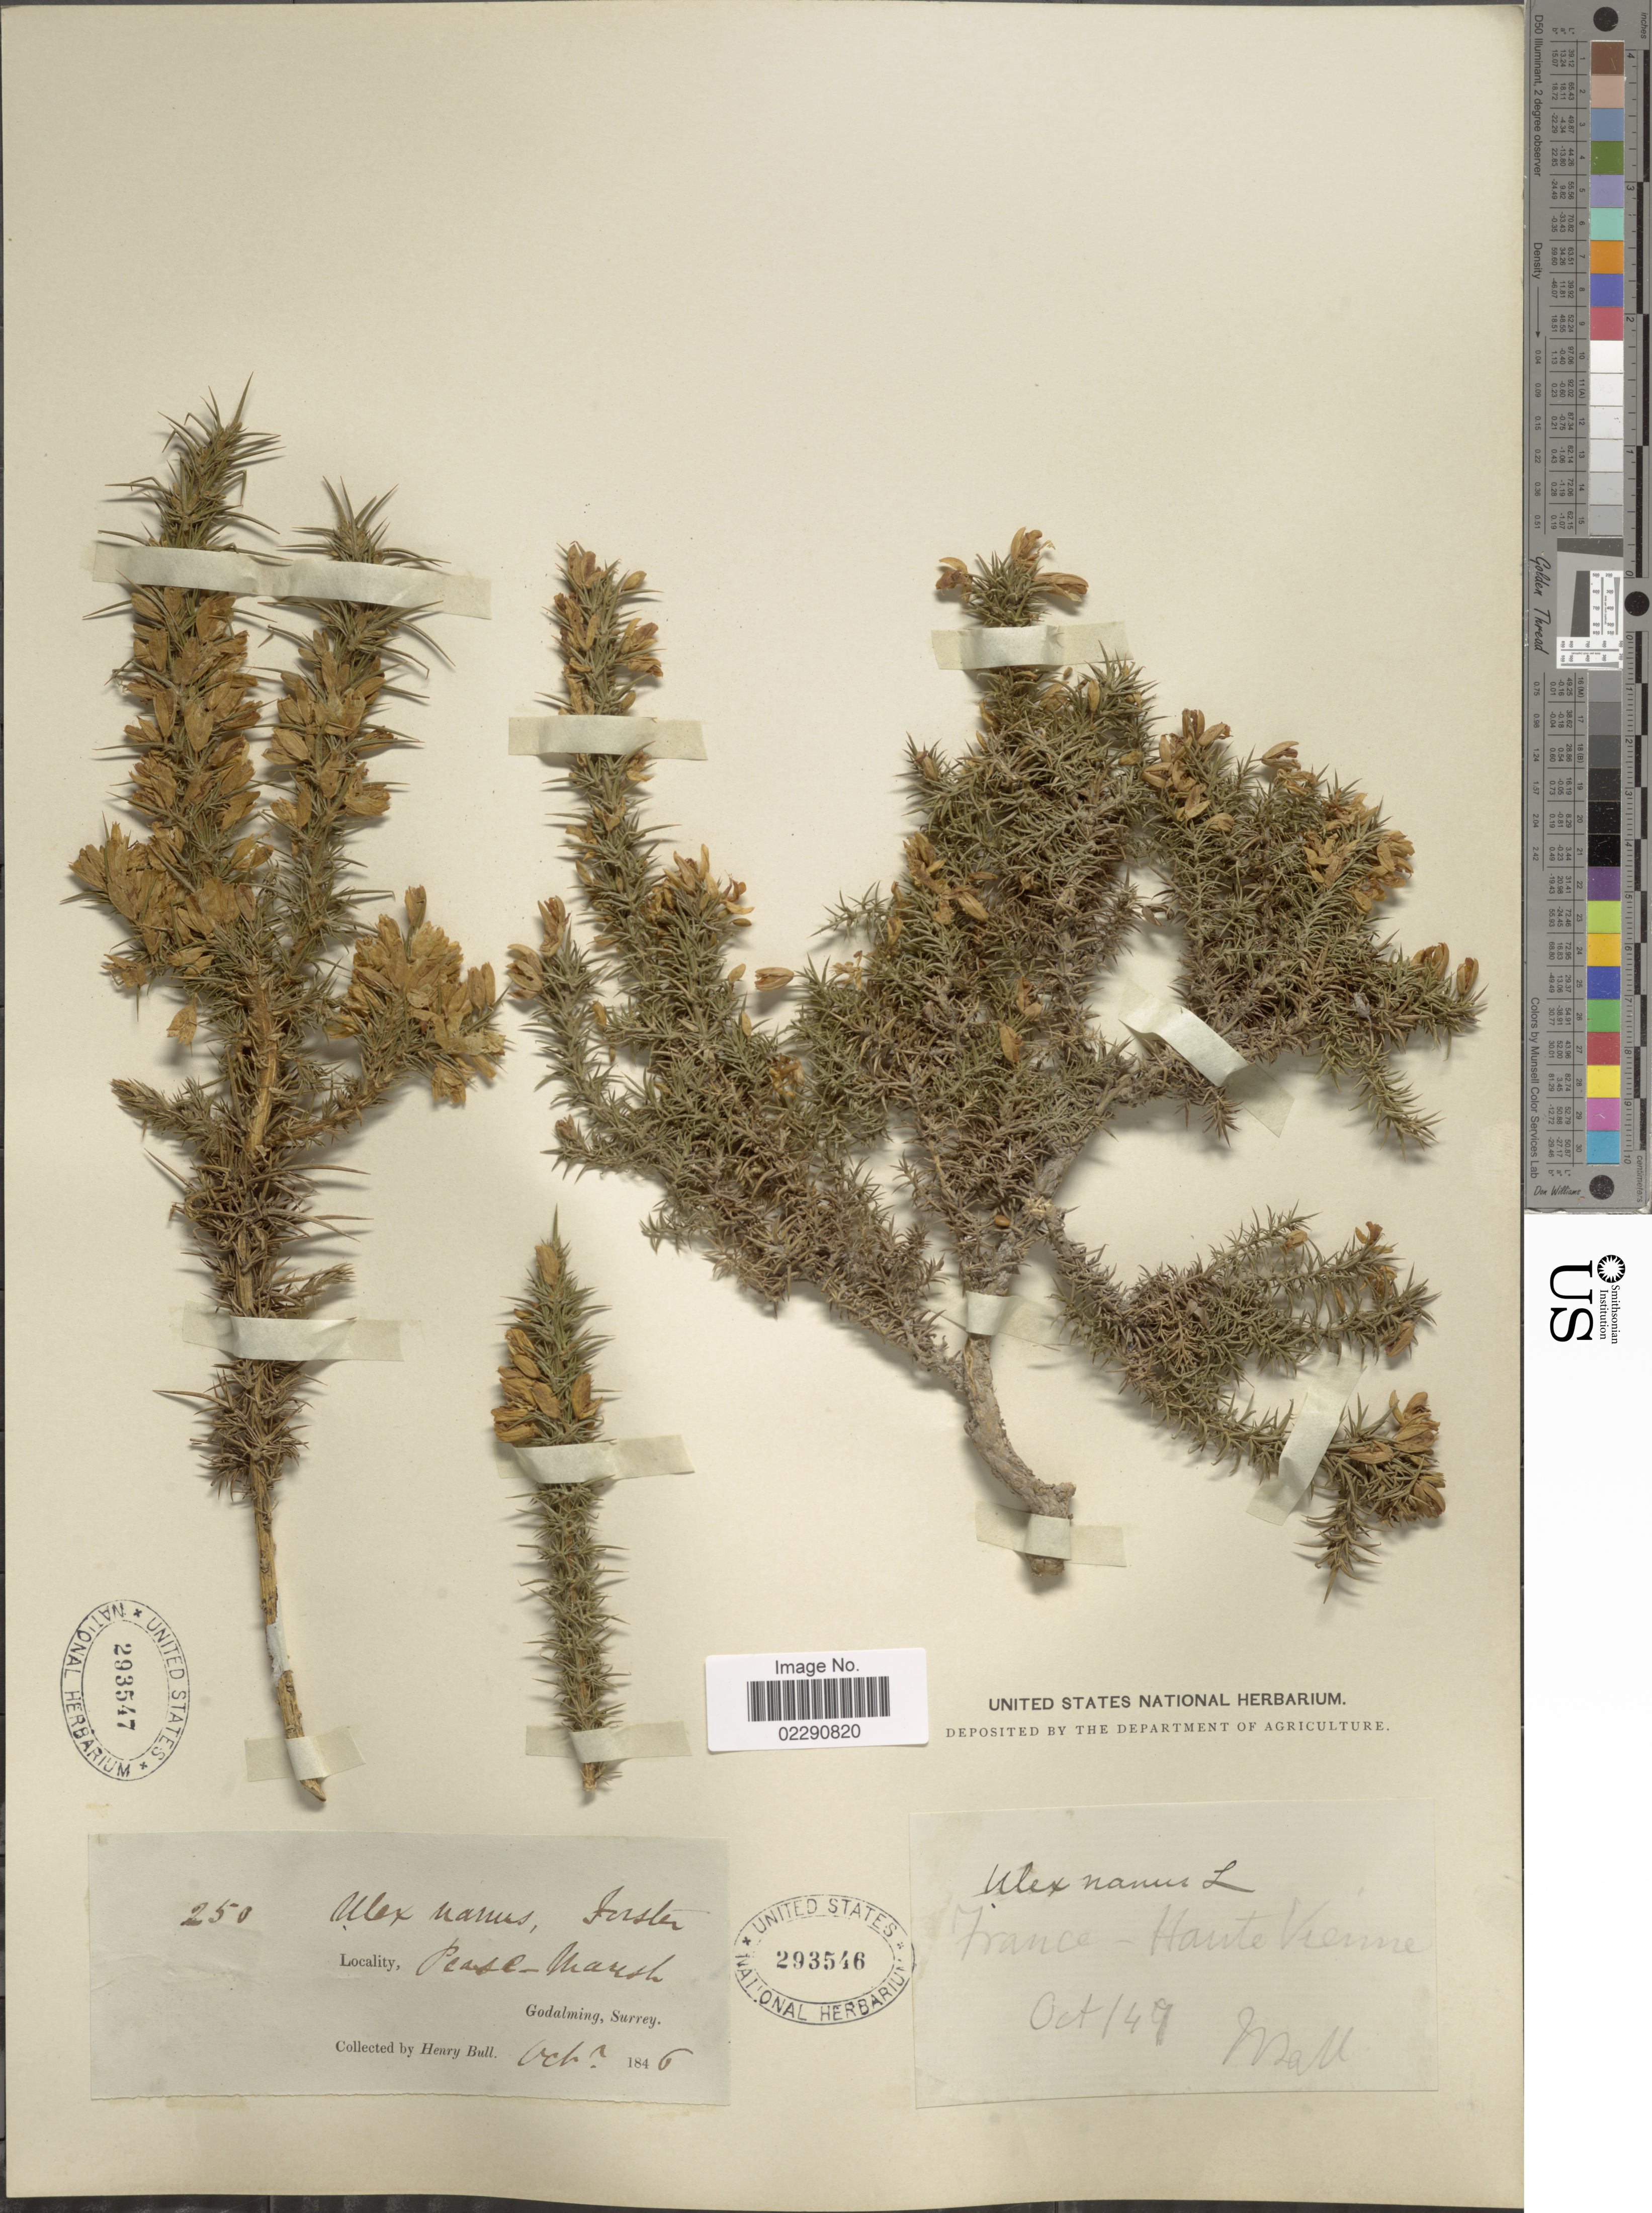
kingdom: Plantae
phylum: Tracheophyta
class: Magnoliopsida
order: Fabales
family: Fabaceae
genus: Ulex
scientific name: Ulex nanus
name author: Symons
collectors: J. Ball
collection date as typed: Transcribed d/m/y: /10/47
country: France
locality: Haute Vienne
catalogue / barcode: US 293546-2